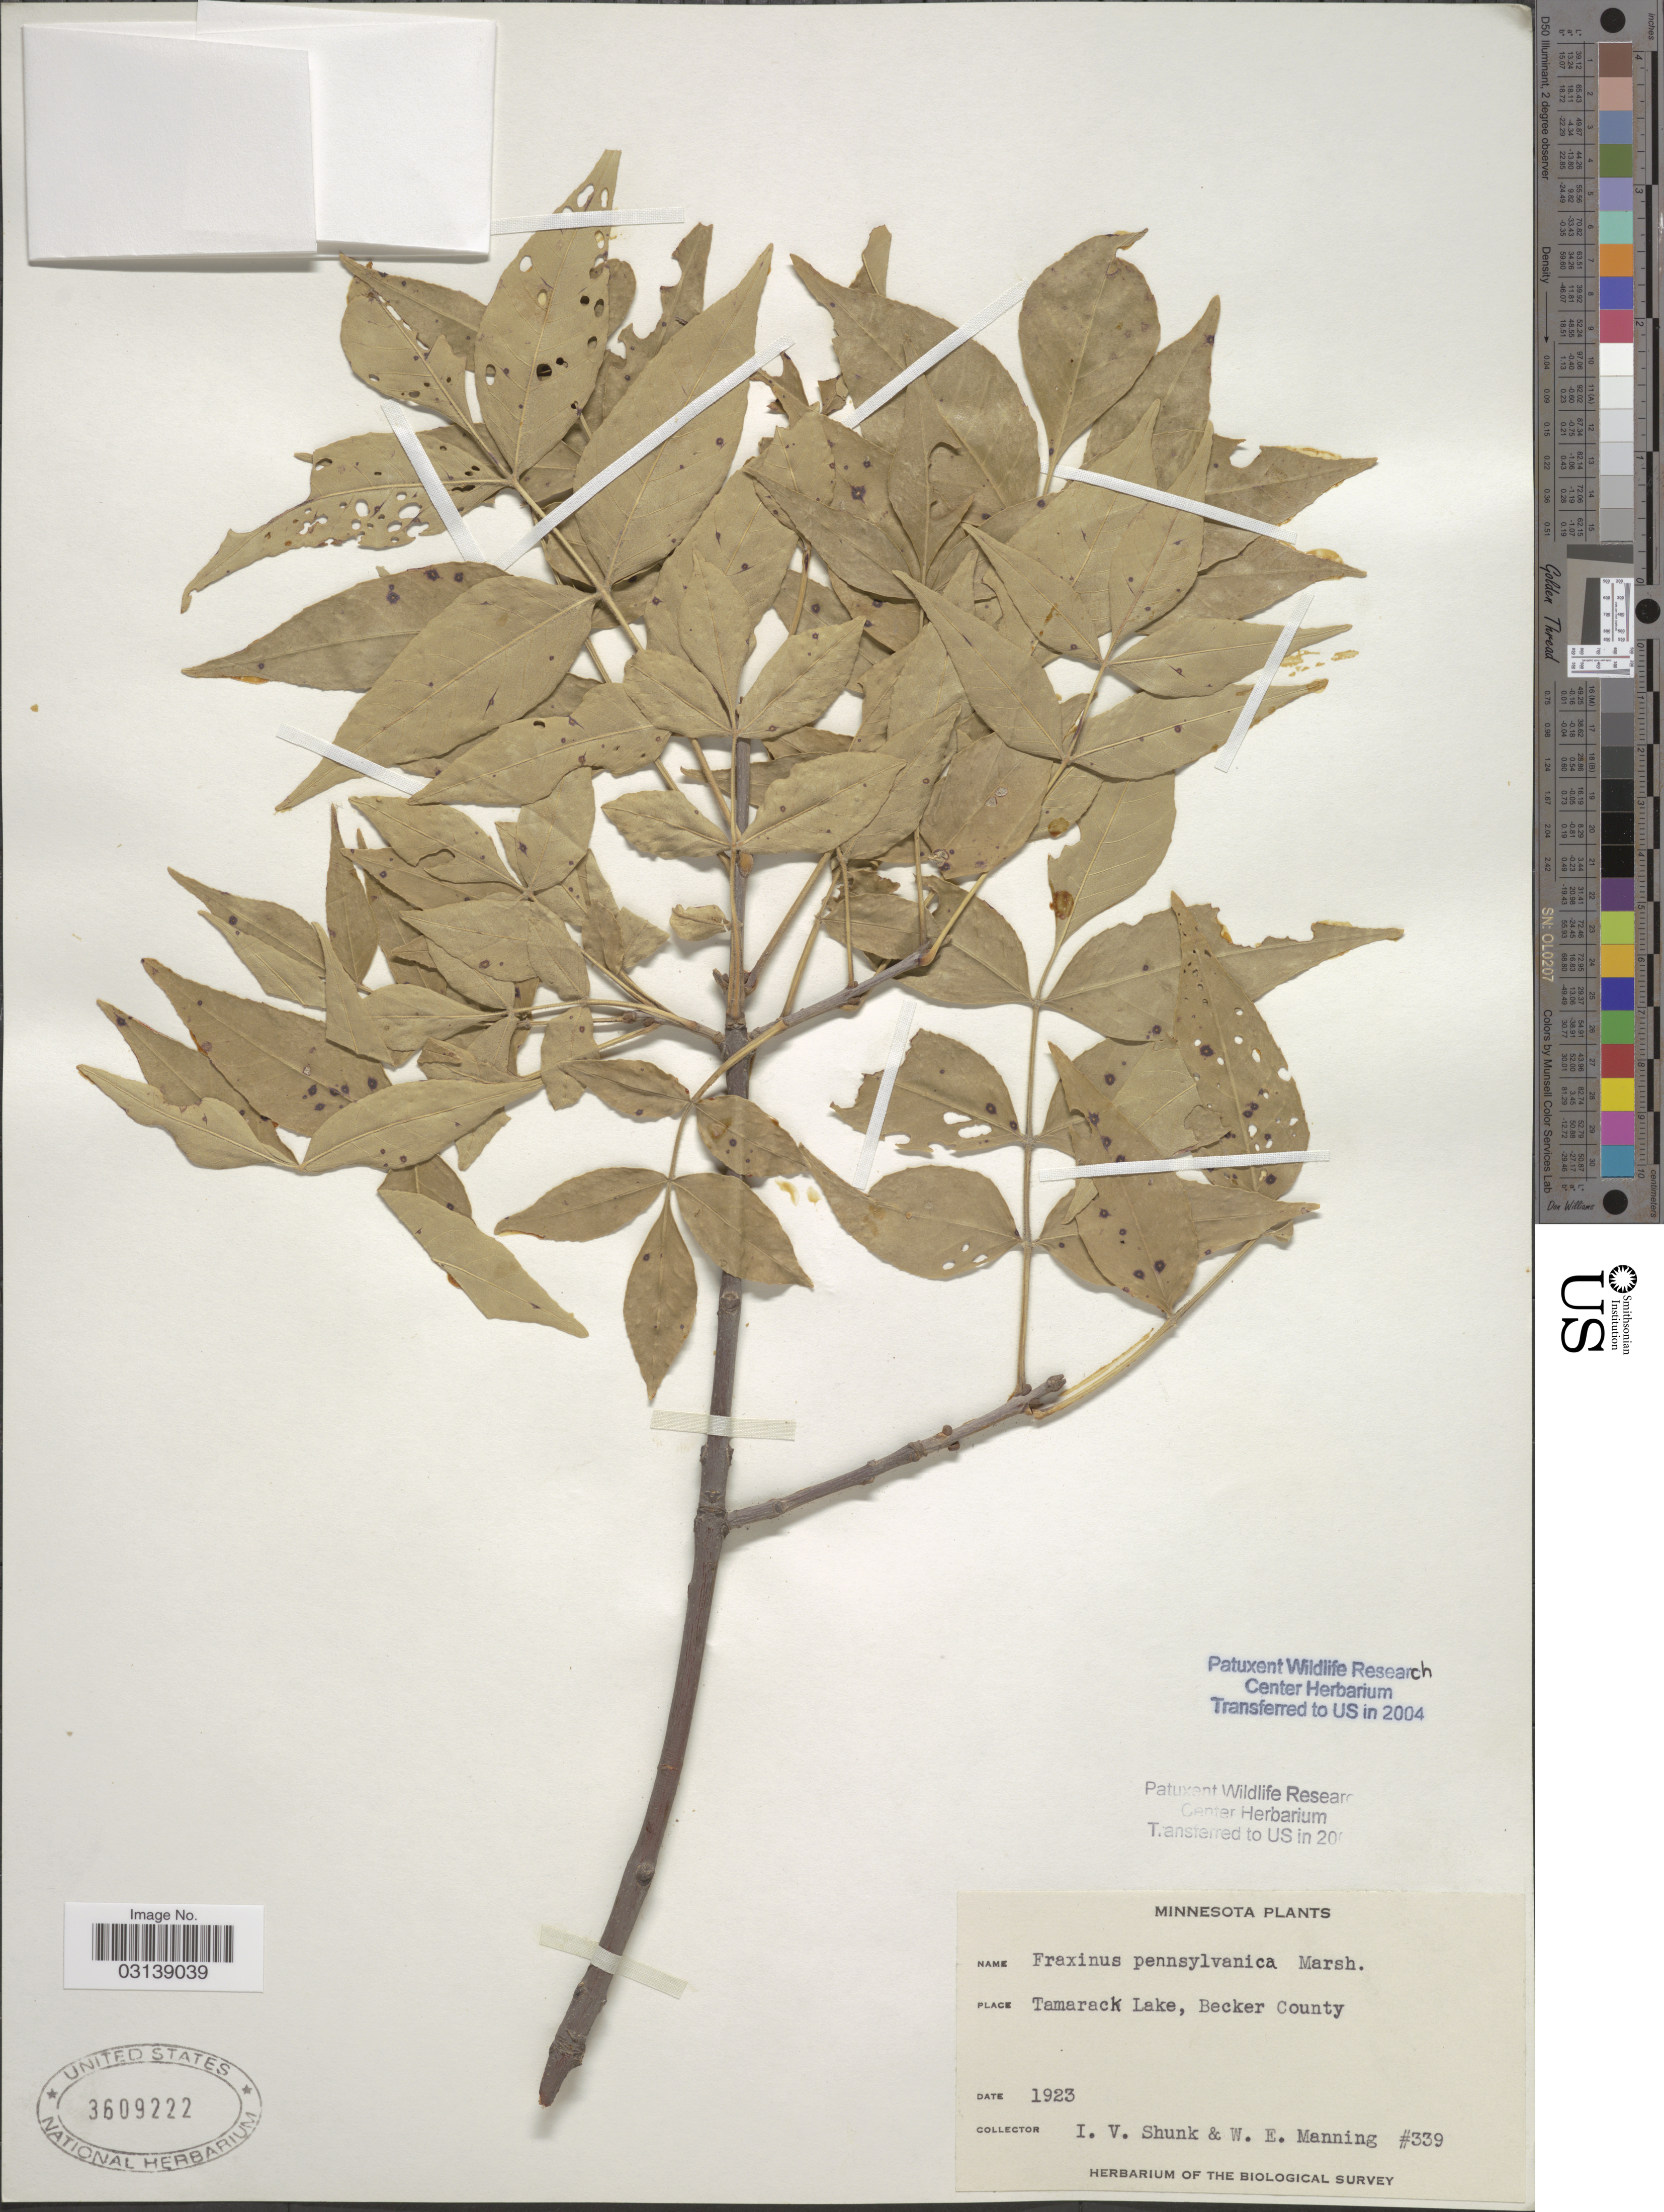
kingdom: Plantae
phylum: Tracheophyta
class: Magnoliopsida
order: Lamiales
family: Oleaceae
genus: Fraxinus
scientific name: Fraxinus pennsylvanica var. pubescens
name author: (Lam.) Lingelsh.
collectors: I. Shunk & W. Manning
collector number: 339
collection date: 1923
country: United States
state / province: Minnesota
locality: Tamarack Lake, Becker County.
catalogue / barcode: US 3609222